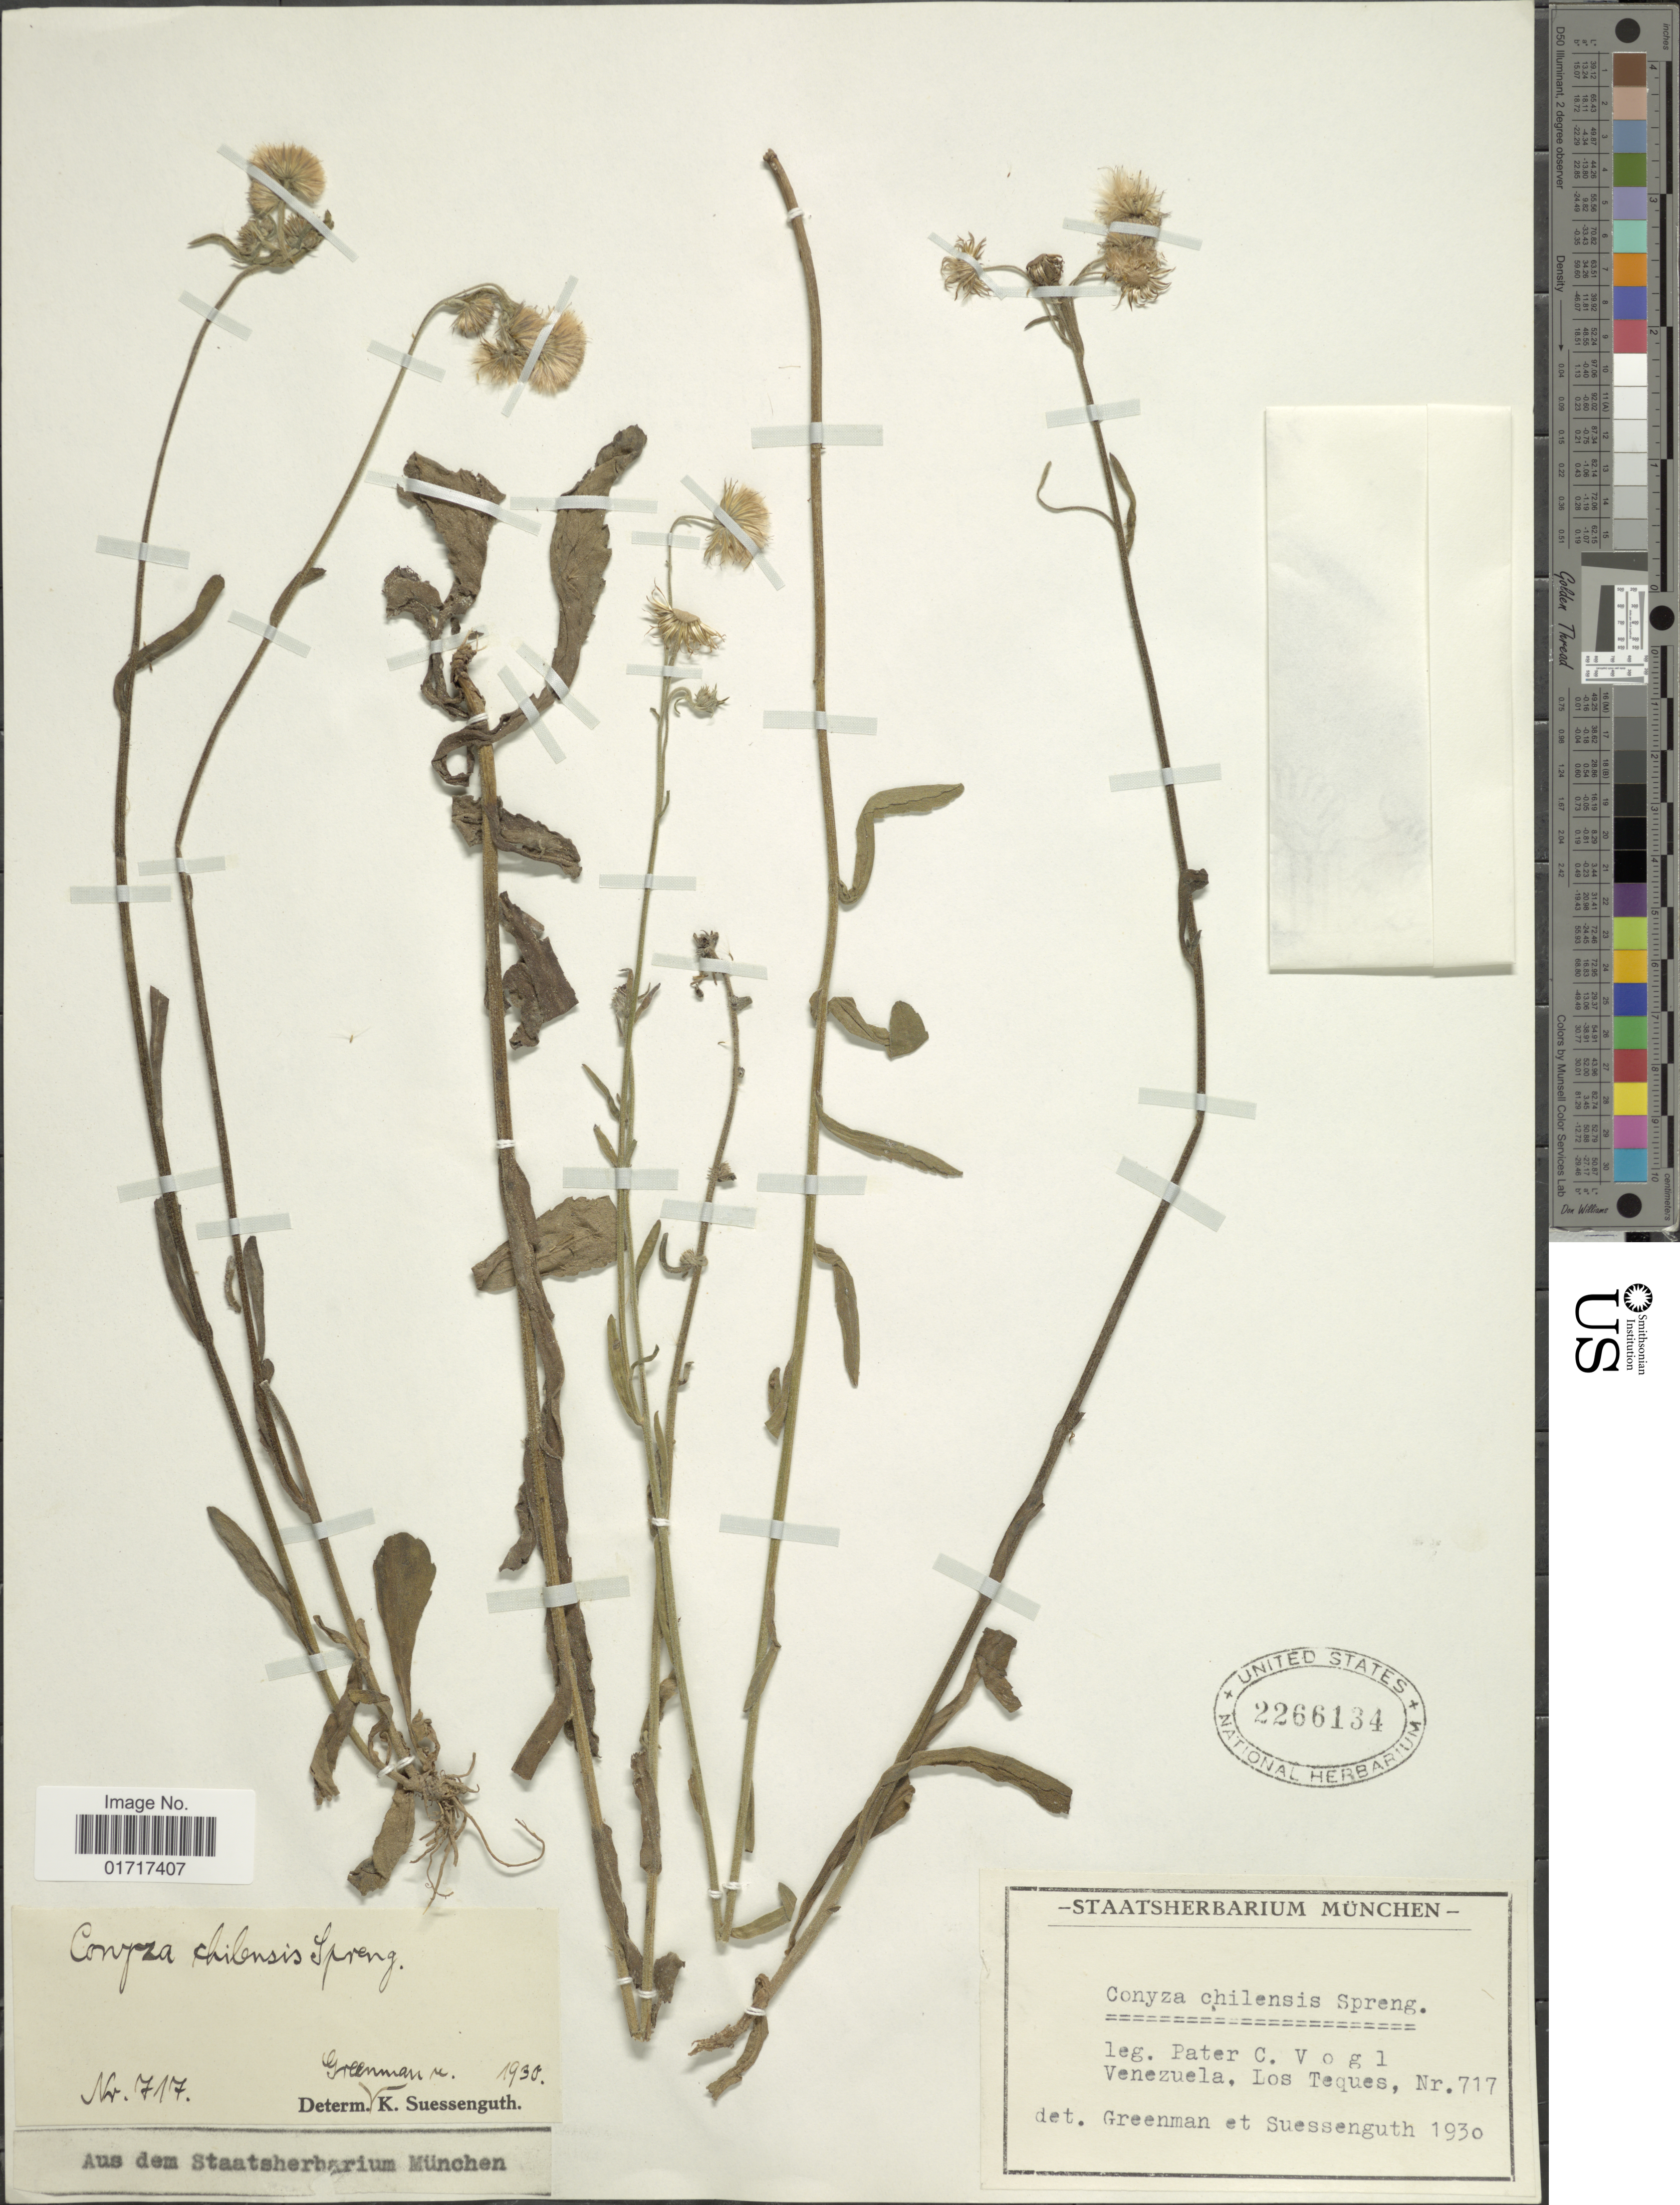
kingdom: Plantae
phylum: Tracheophyta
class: Magnoliopsida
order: Asterales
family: Asteraceae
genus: Conyza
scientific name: Conyza primulaefolia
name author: (Lam.) Cuatrec. & Lourteig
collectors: P. C. Vogel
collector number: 717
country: Venezuela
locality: Venezuela, Los Teques.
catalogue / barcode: US 2266134